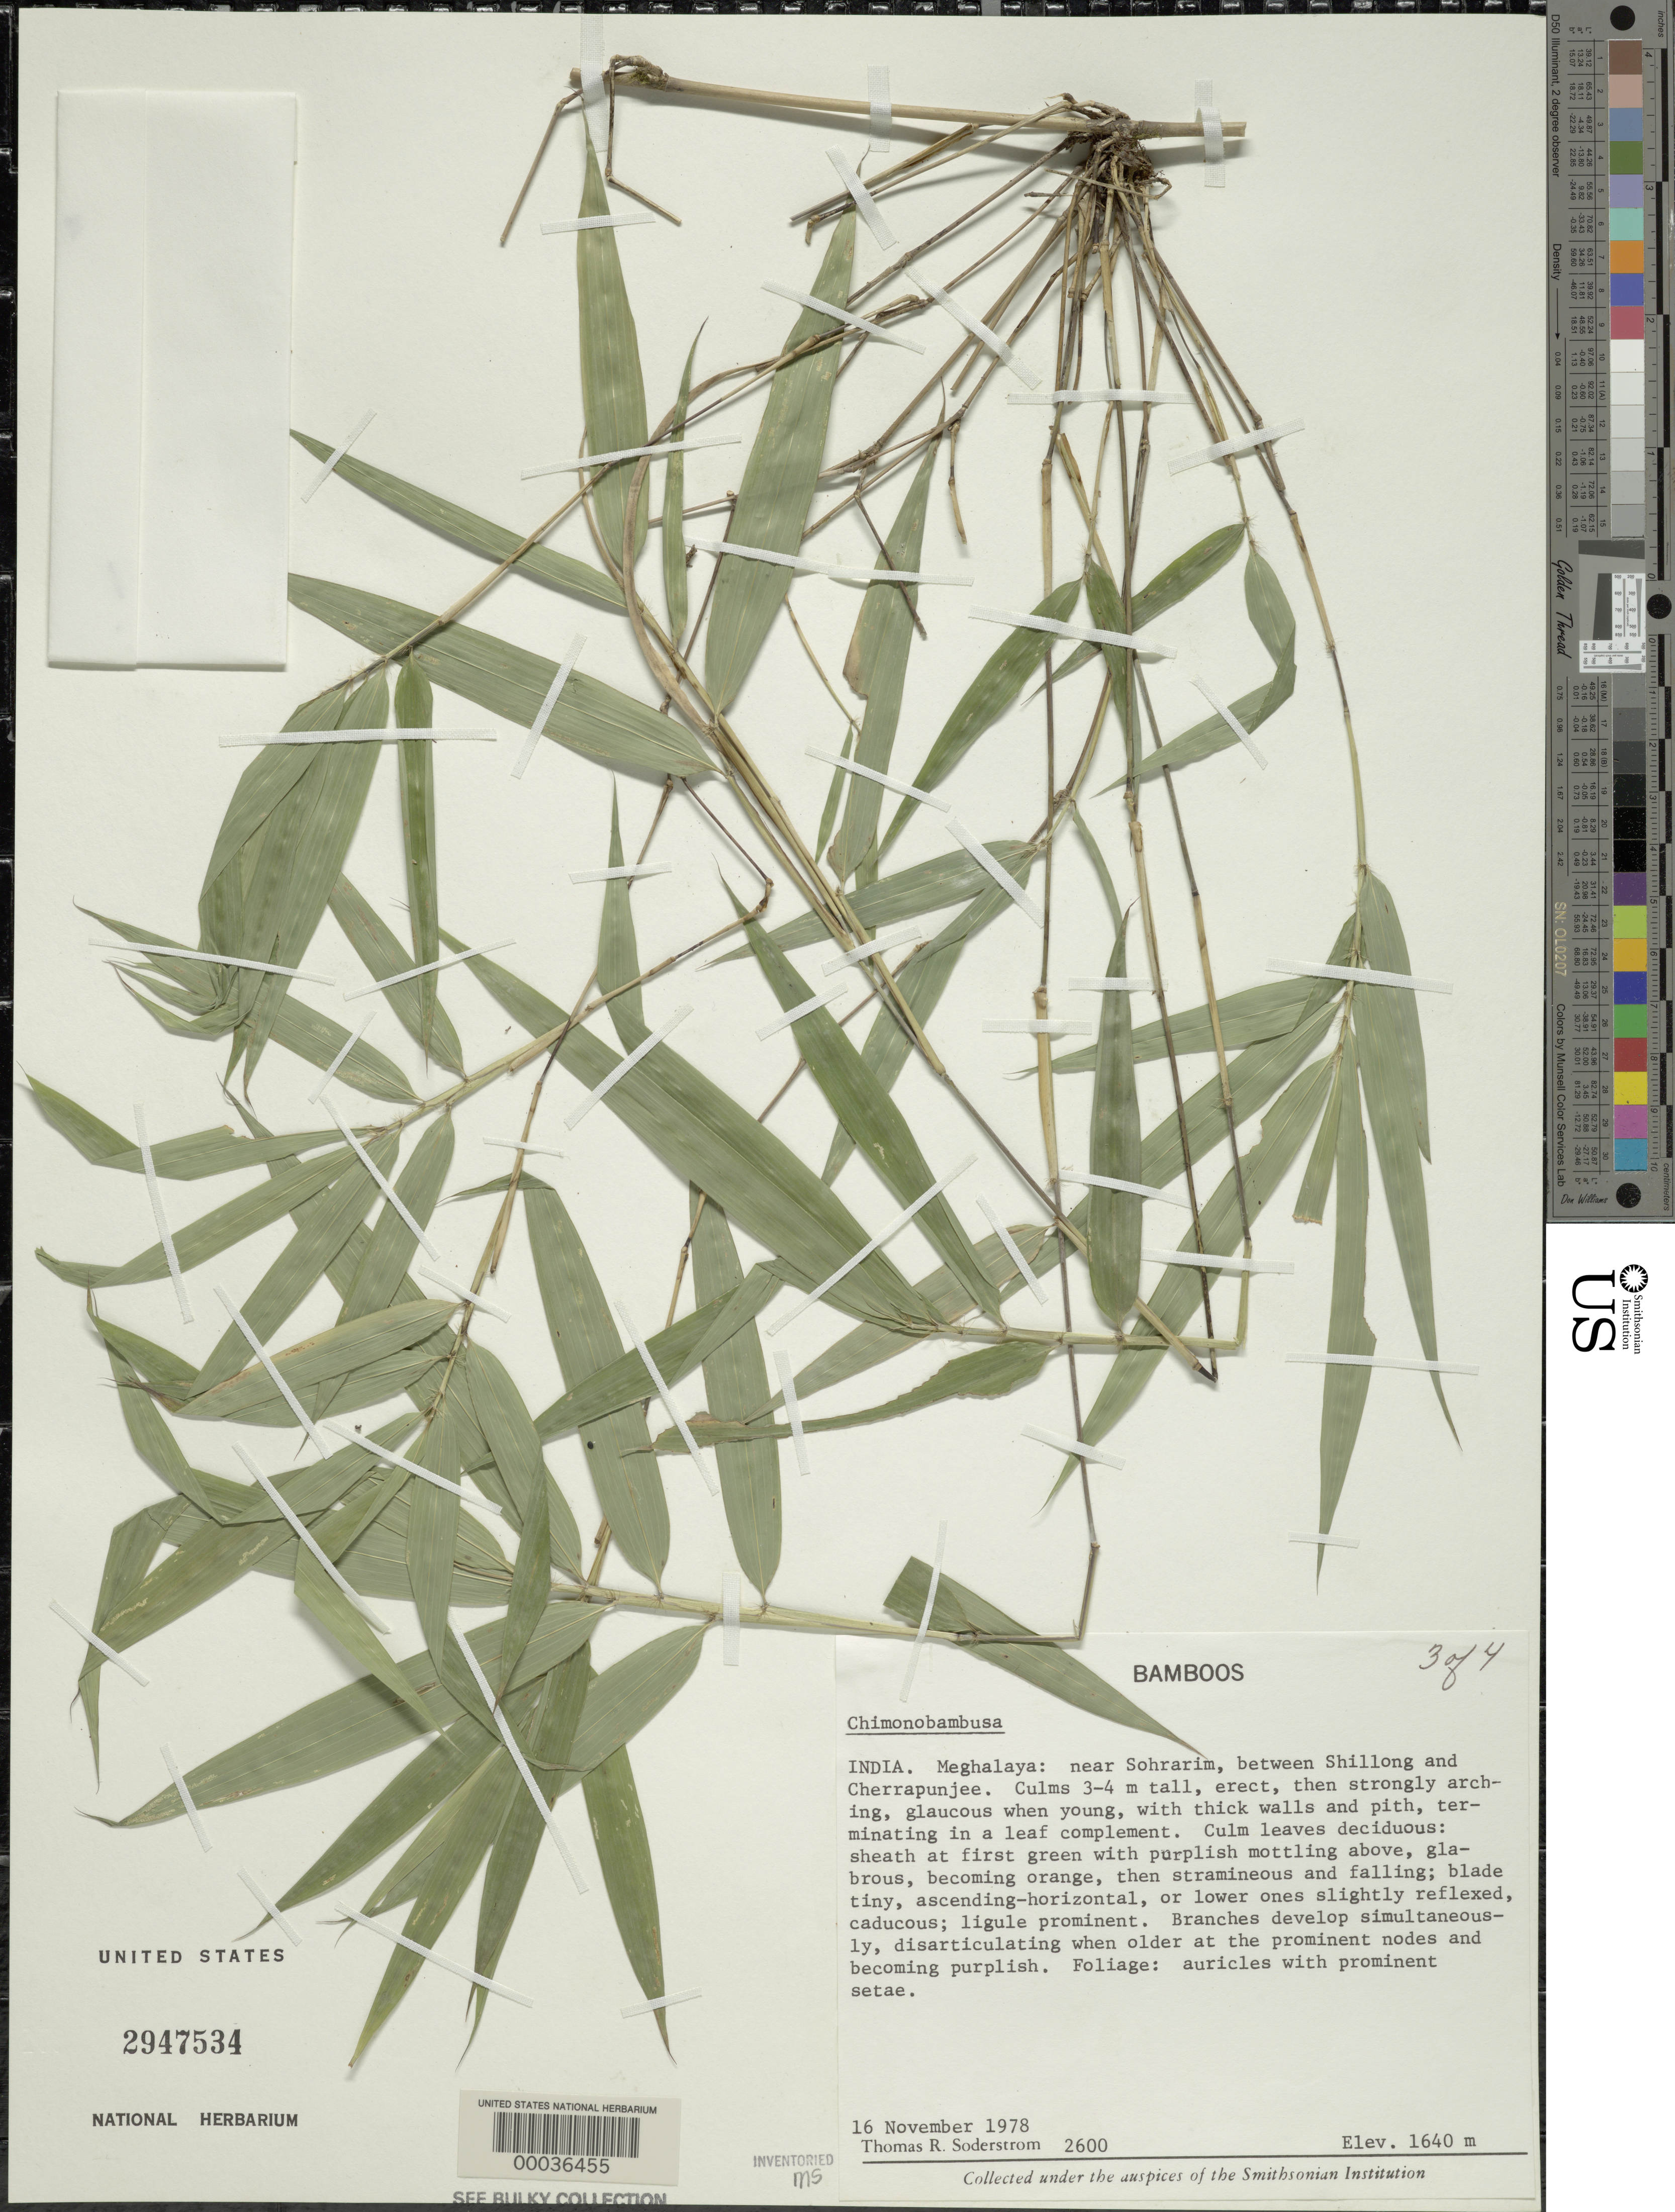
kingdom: Plantae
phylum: Tracheophyta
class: Liliopsida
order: Poales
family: Poaceae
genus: Drepanostachyum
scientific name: Drepanostachyum intermedium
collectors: T. R. Soderstrom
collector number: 2600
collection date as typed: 16 Nov 1978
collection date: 1978-11-16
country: India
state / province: Meghalaya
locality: Meghalaya, near sohrarim, between shillong and cherrapunjee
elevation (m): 1640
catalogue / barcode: US 2947534